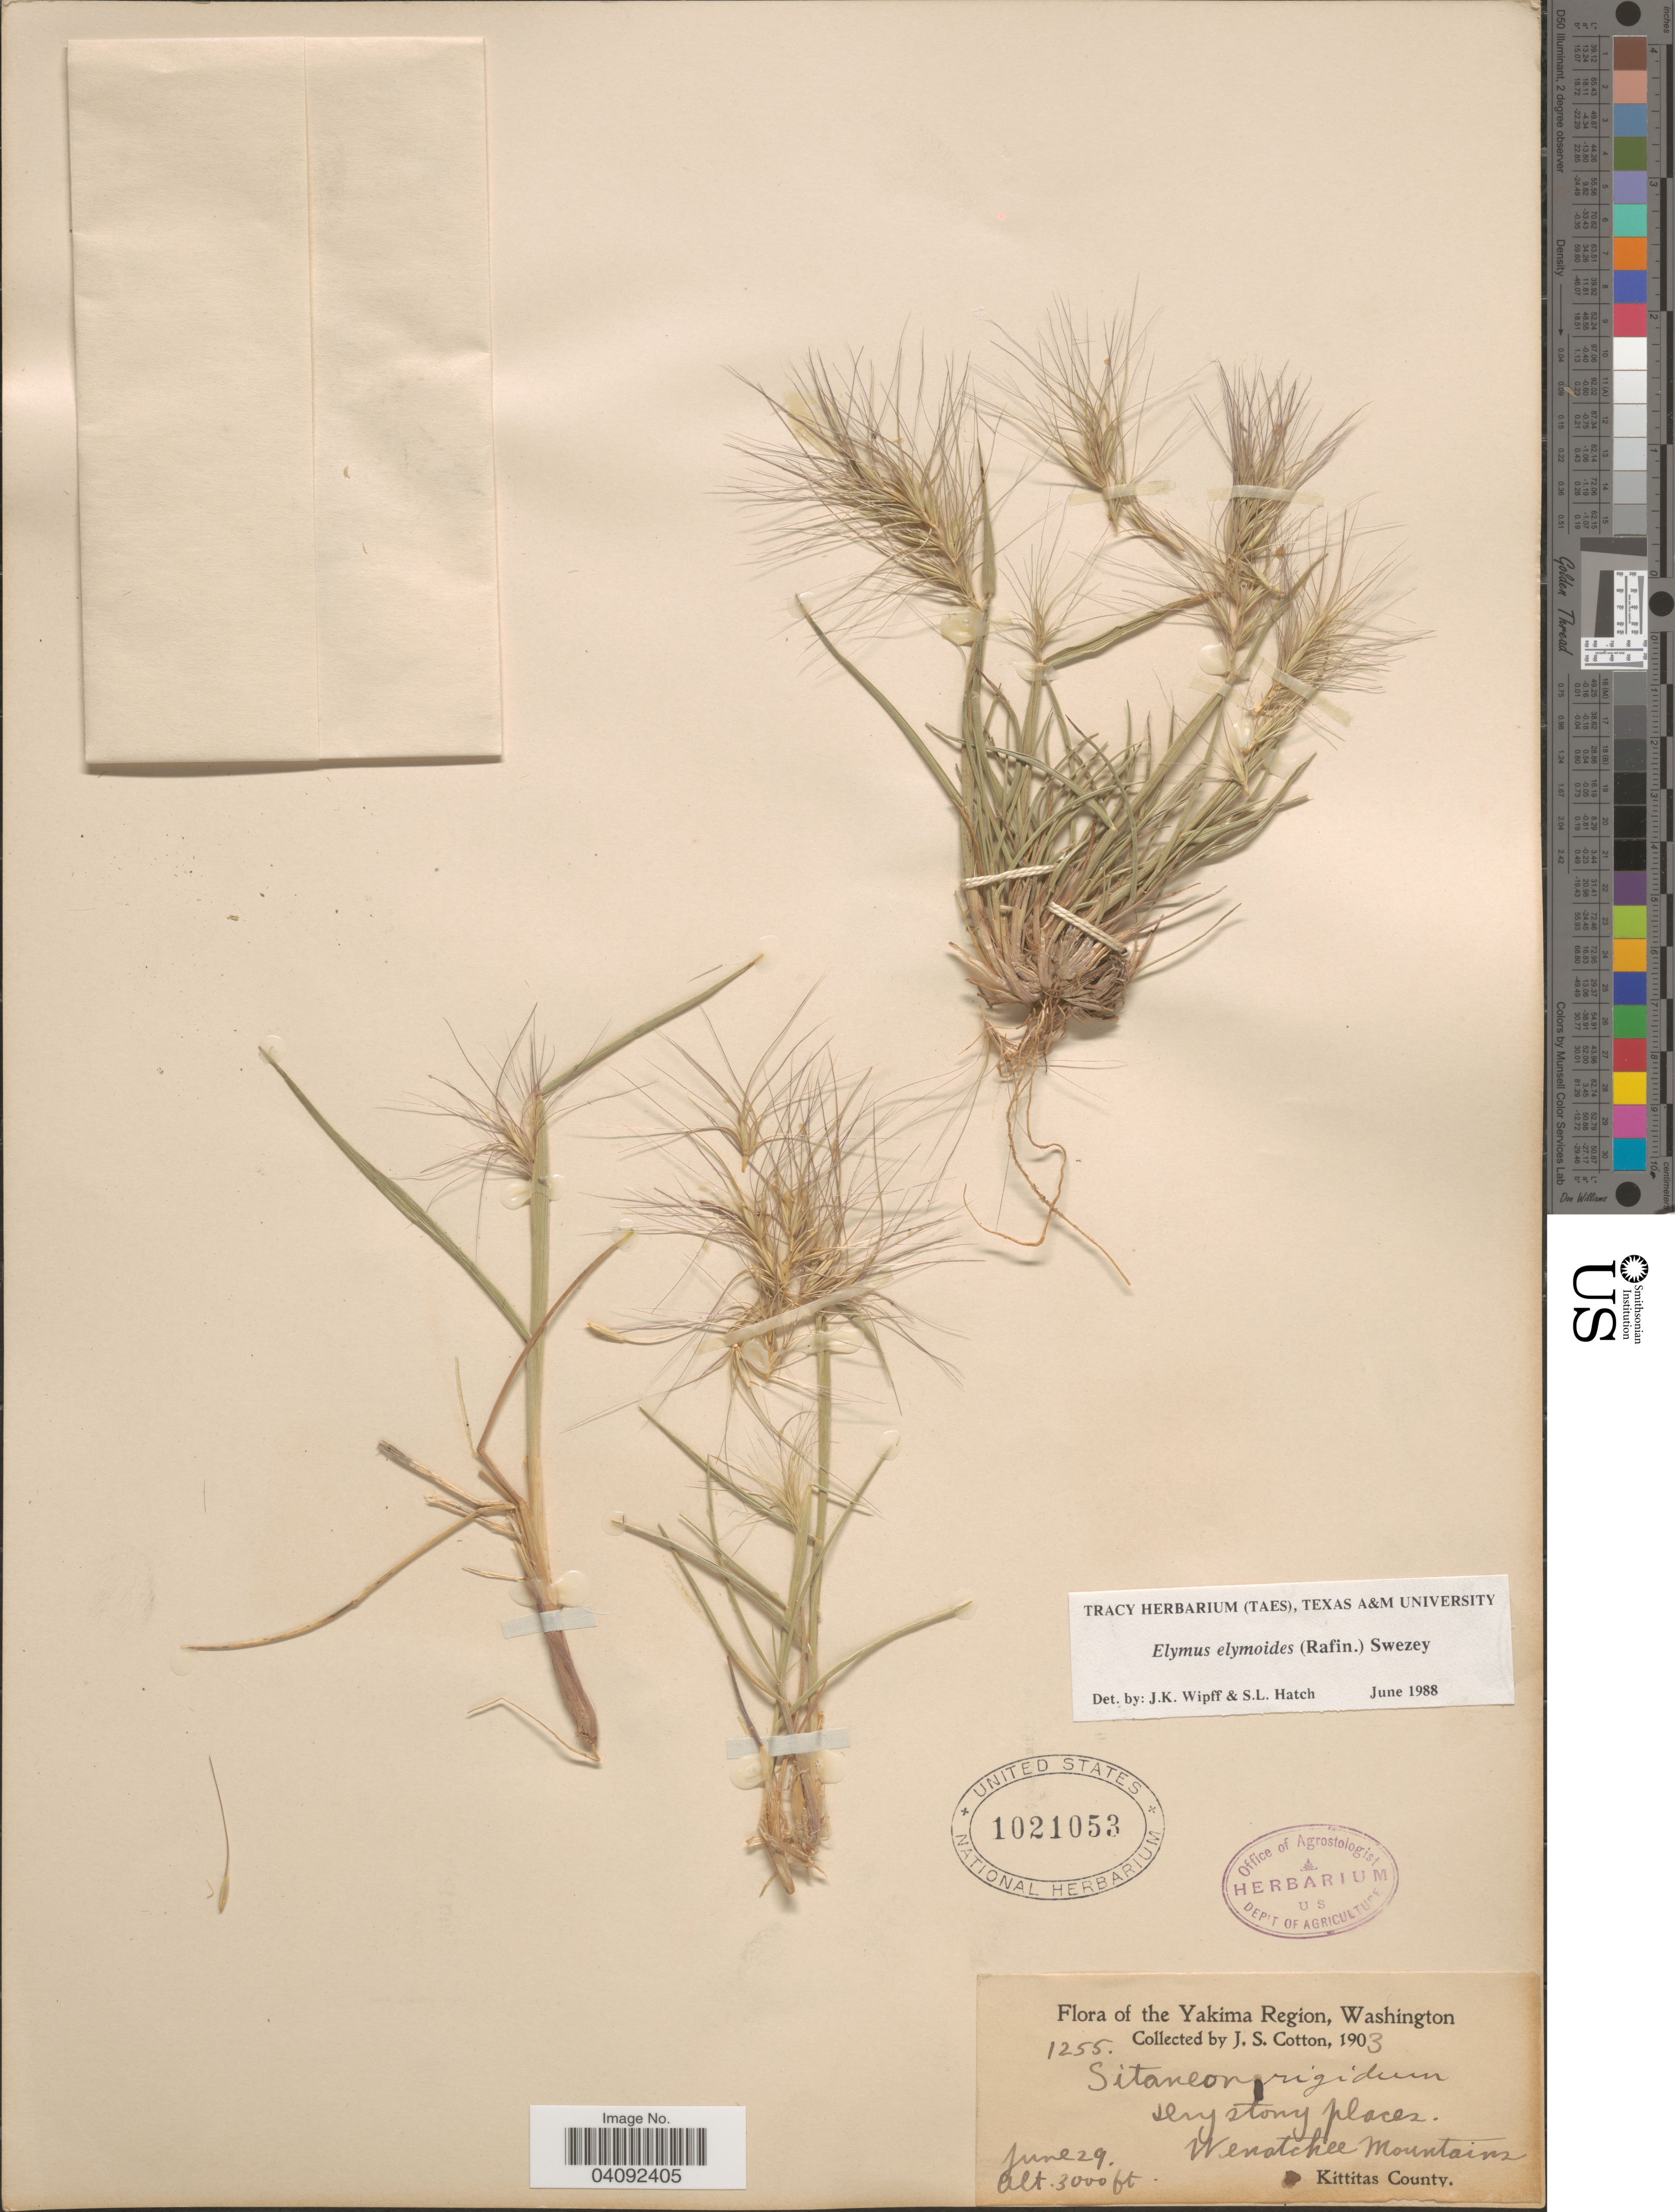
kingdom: Plantae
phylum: Tracheophyta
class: Liliopsida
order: Poales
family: Poaceae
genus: Elymus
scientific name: Elymus elymoides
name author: (Raf.) Swezey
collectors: J. S. Cotton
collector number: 1255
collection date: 1903-06-29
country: United States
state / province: Washington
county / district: Kittitas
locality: The Yakima Region. Dry stony places. Wenatchee Mountain. Kittitas County.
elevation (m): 914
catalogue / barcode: US 1021053